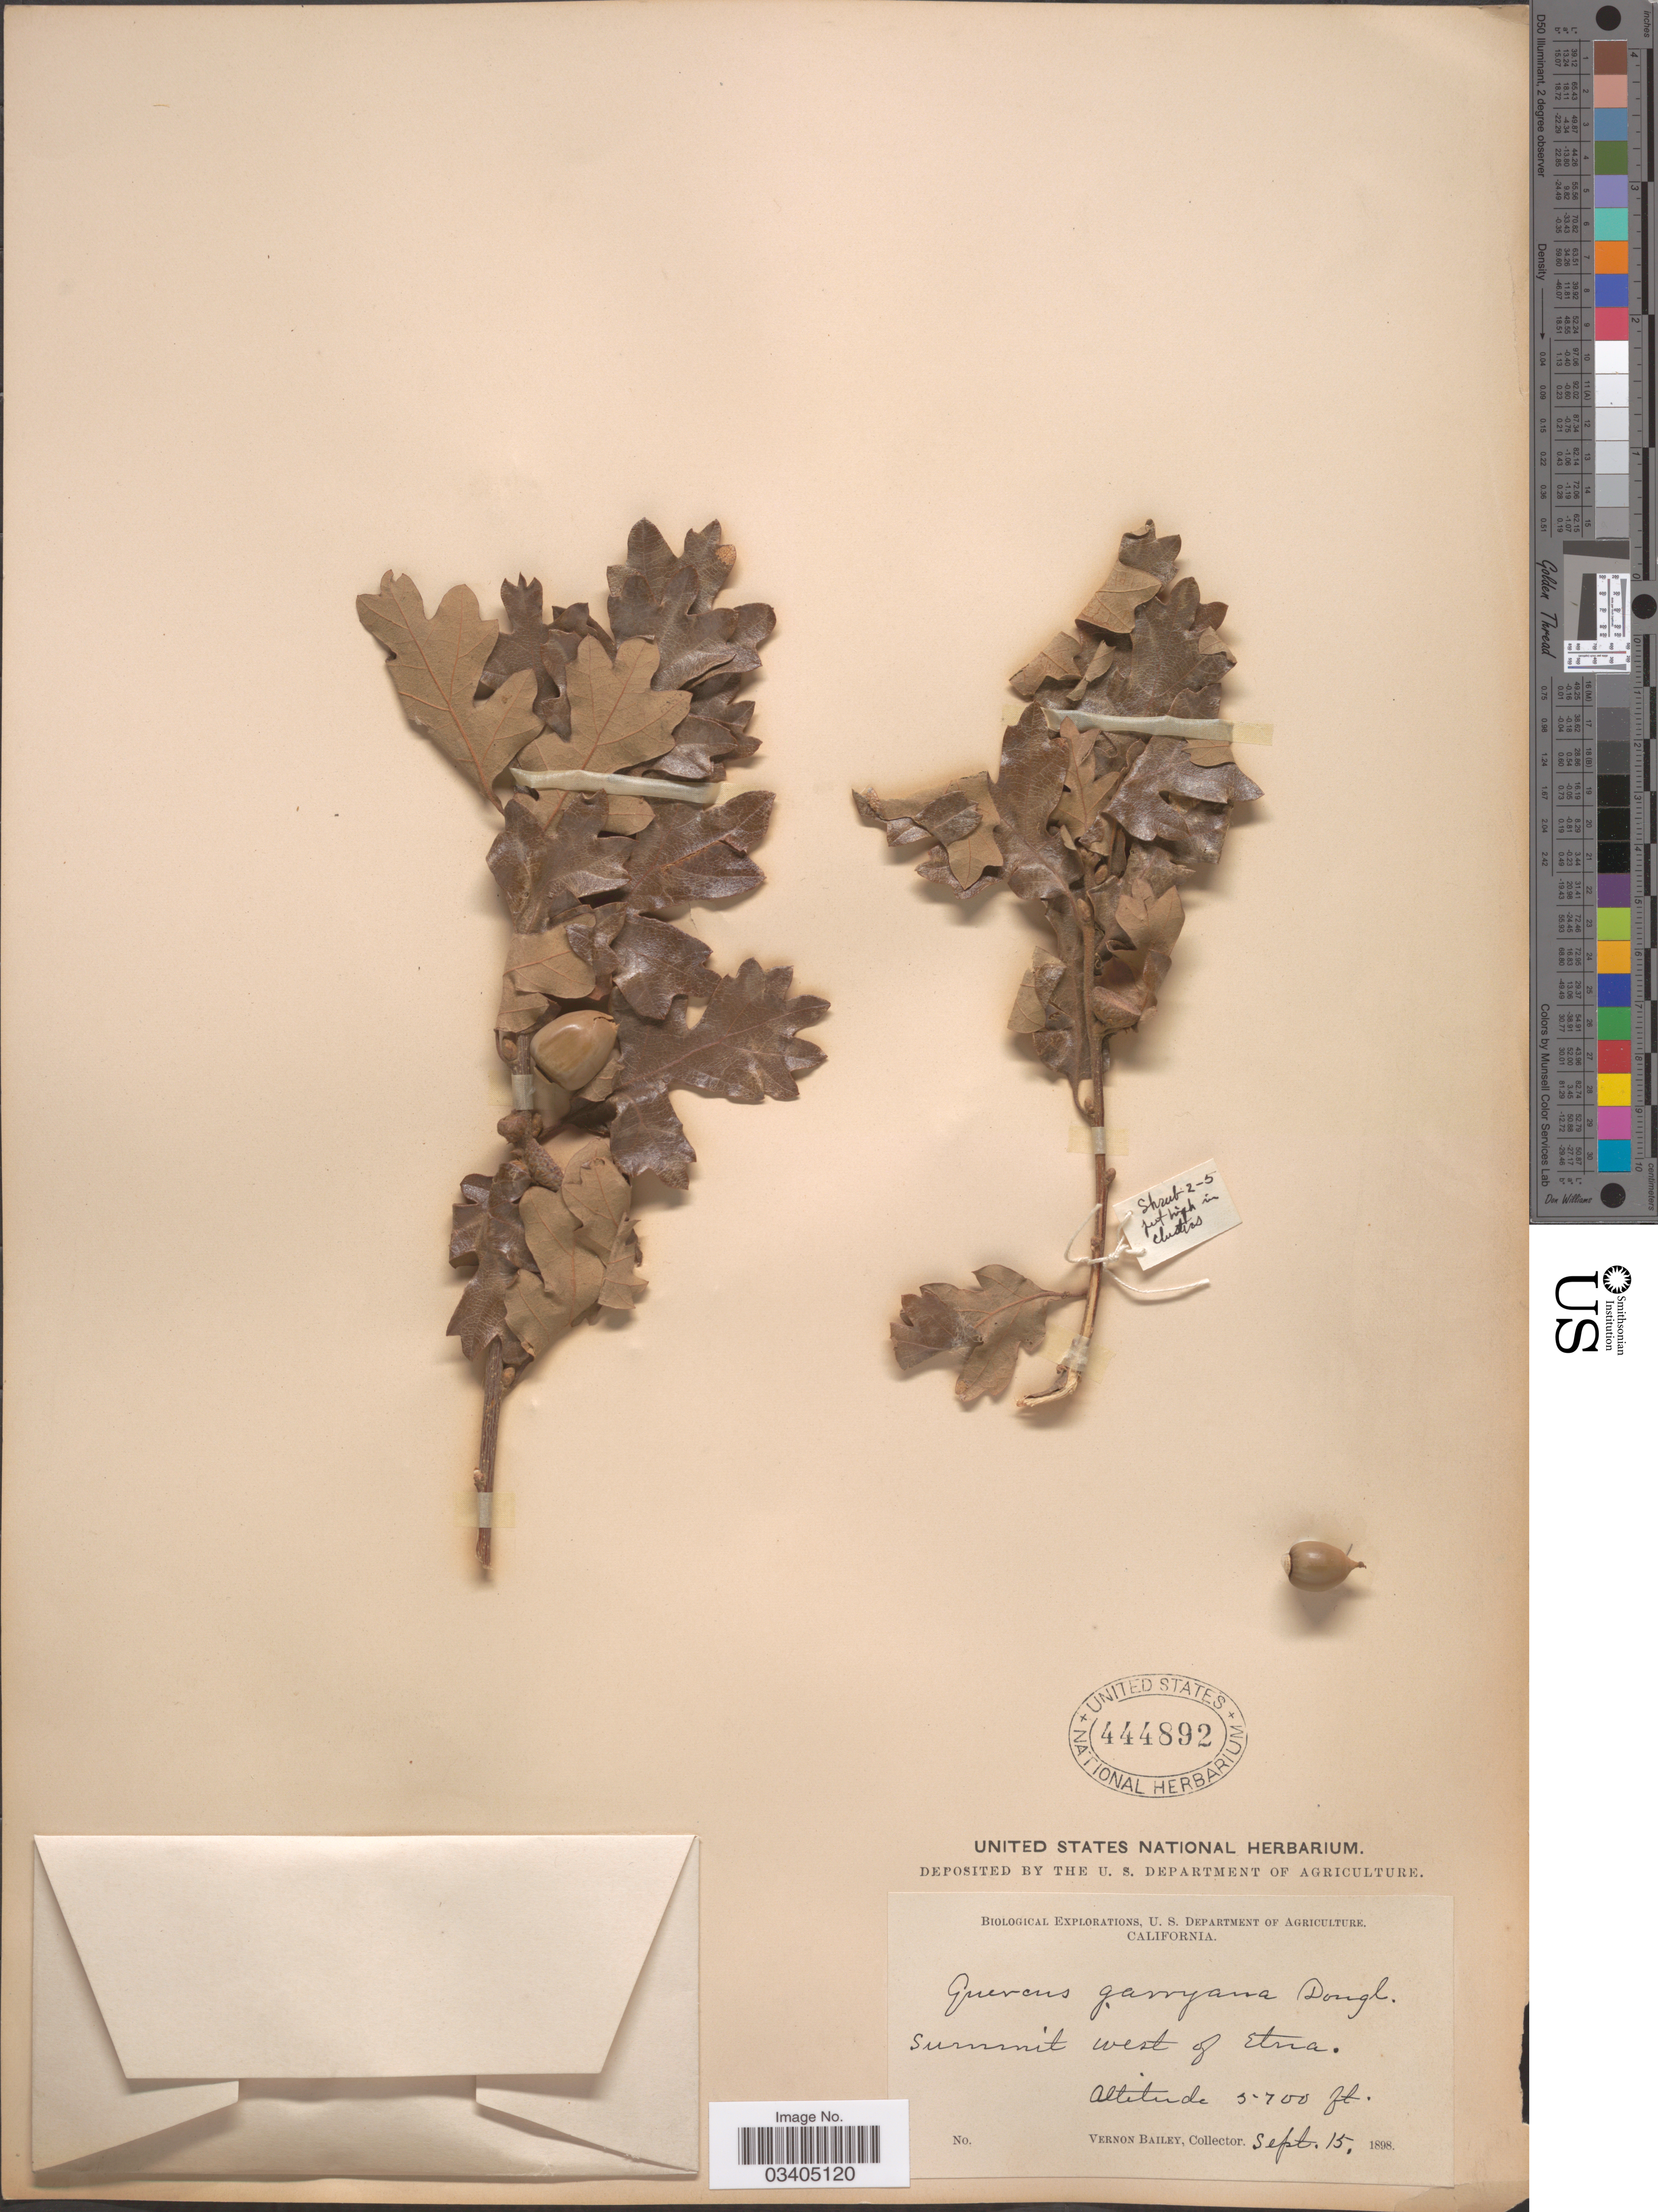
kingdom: Plantae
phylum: Tracheophyta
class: Magnoliopsida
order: Fagales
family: Fagaceae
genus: Quercus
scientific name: Quercus garryana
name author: Douglas ex Hook.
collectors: V. O. Bailey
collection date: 1898-09-15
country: United States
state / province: California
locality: Summit west of Etna.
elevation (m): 1737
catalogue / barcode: US 444892